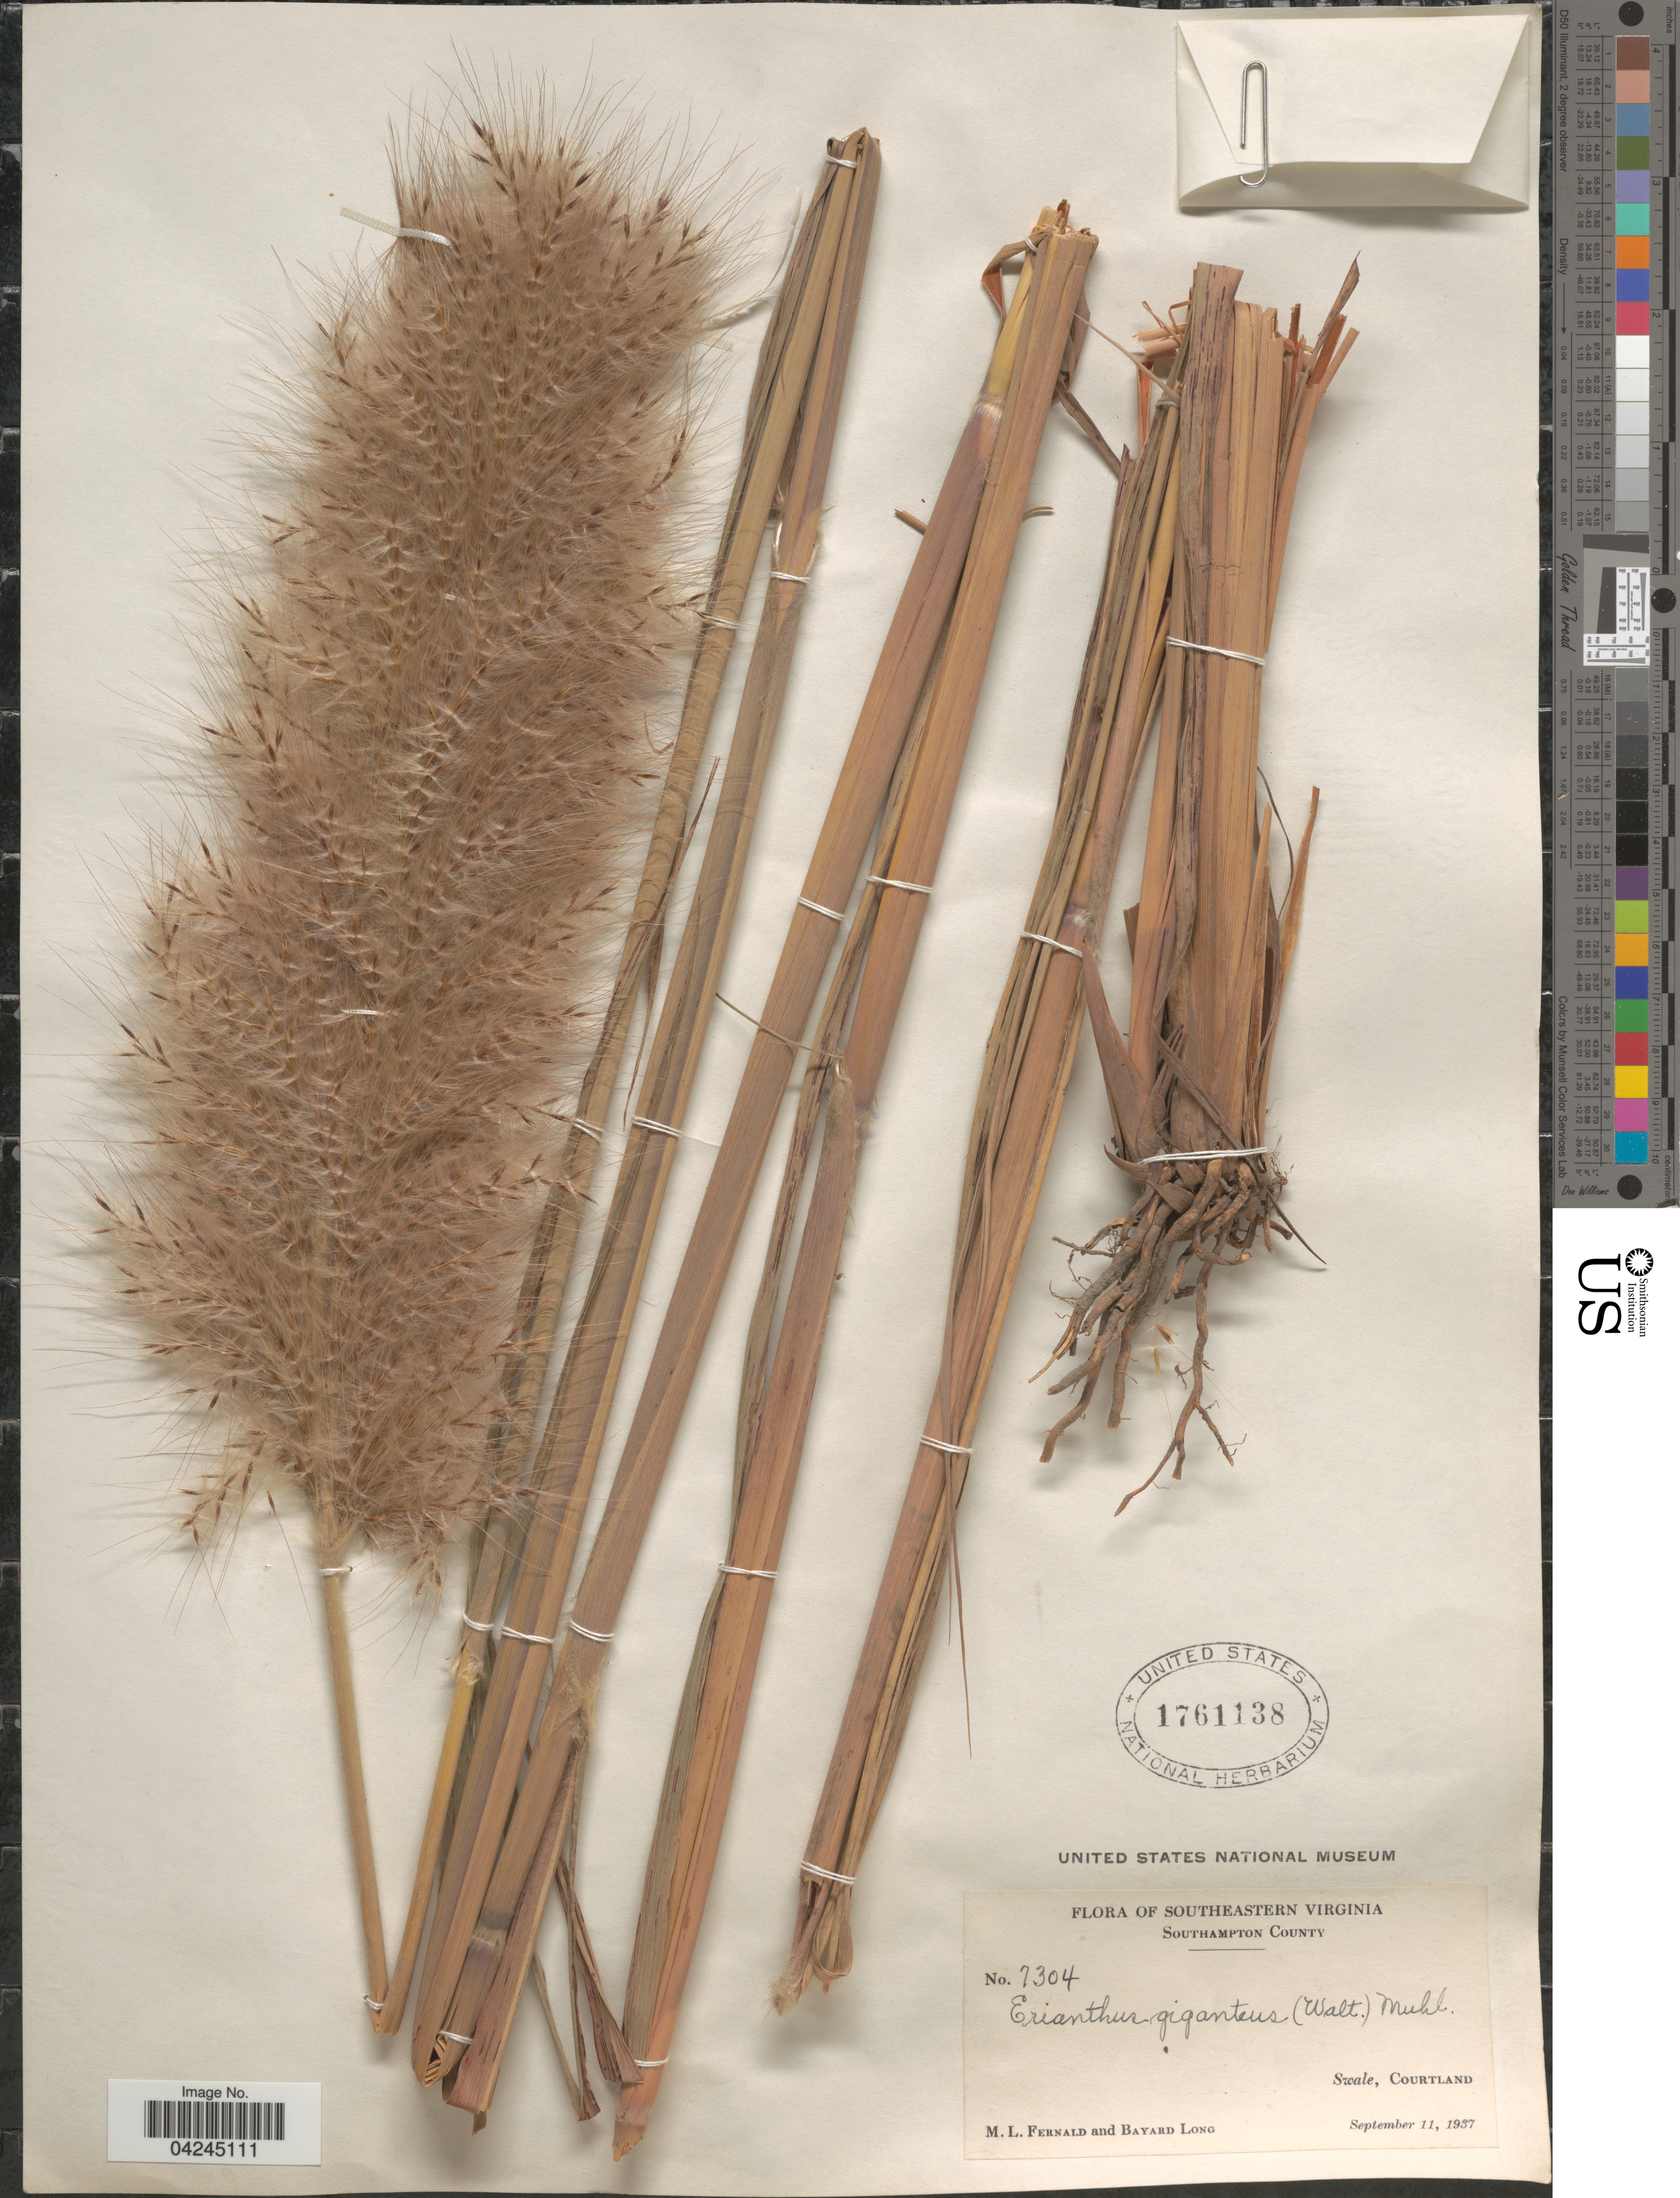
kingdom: Plantae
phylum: Tracheophyta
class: Liliopsida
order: Poales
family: Poaceae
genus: Erianthus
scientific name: Erianthus giganteus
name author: (Walter) P. Beauv.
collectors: M. L. Fernald & B. Long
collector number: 7304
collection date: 1937-09-11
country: United States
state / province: Virginia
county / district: Southampton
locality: Southeastern Virginia. Southampton County. Swale, Courtland.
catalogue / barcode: US 1761138